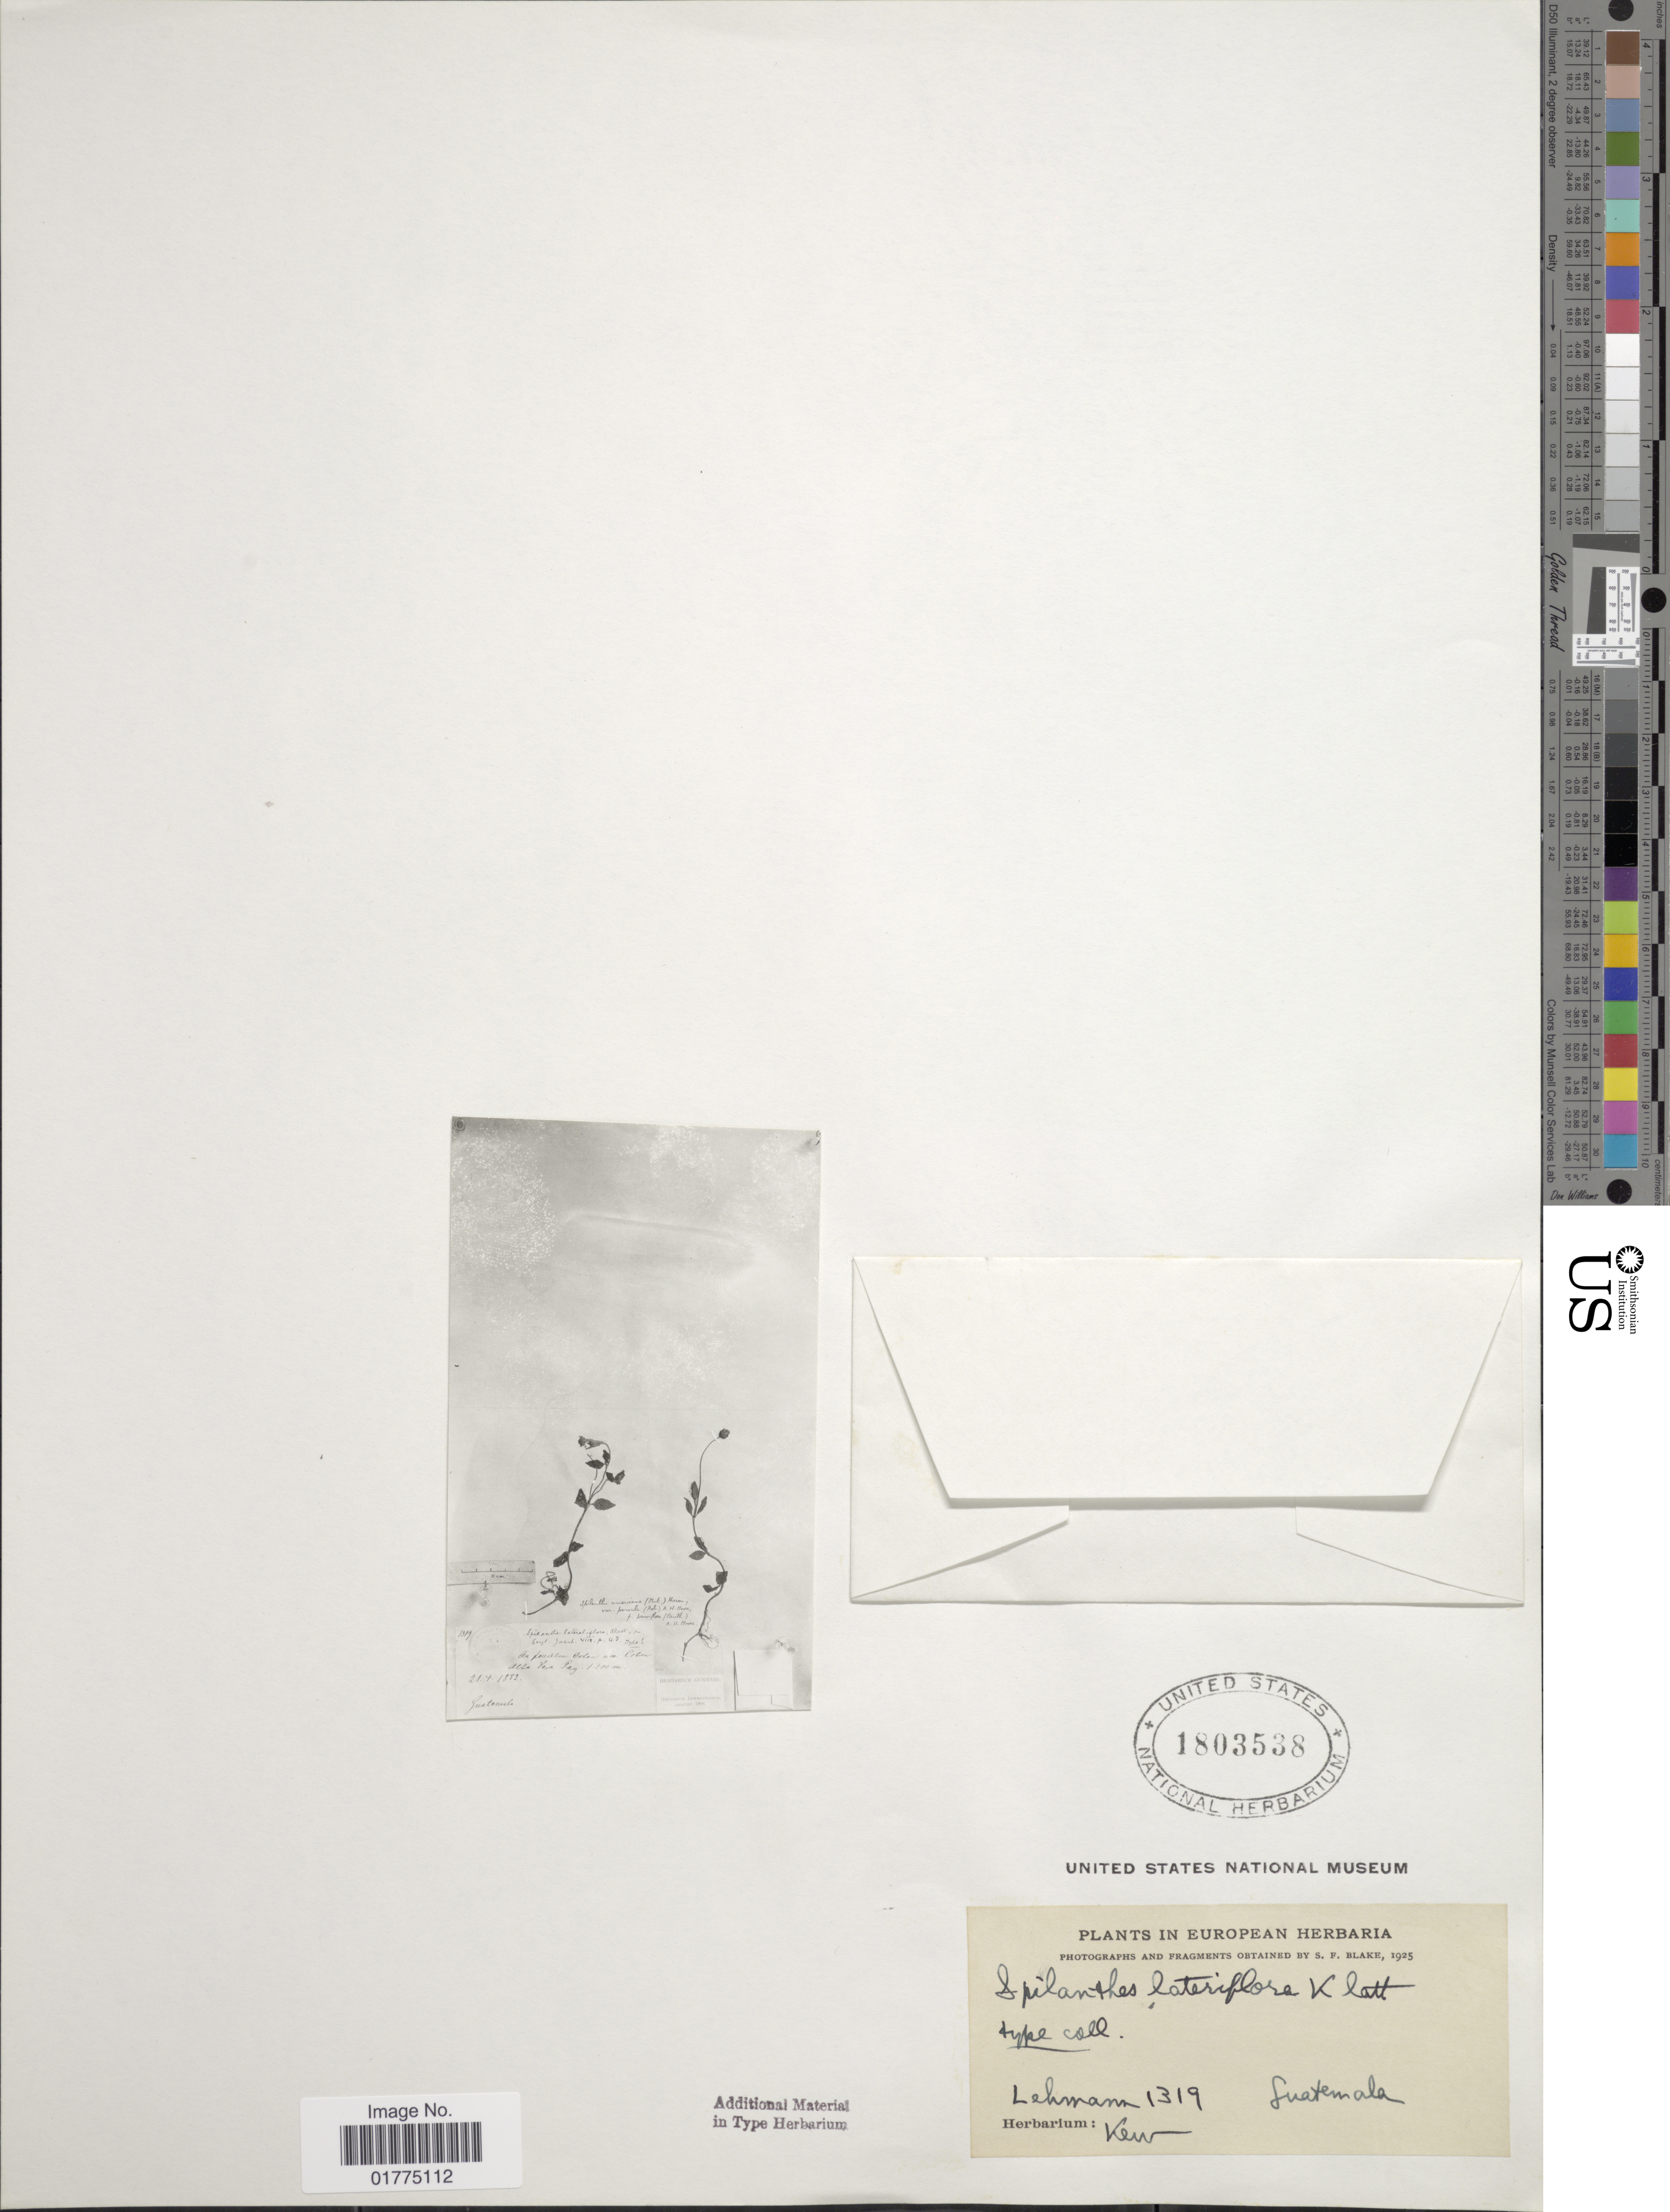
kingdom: Plantae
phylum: Tracheophyta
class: Magnoliopsida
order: Asterales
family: Asteraceae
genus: Acmella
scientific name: Acmella sp.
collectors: -. Lehmann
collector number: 1319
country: Guatemala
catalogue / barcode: US 1803538